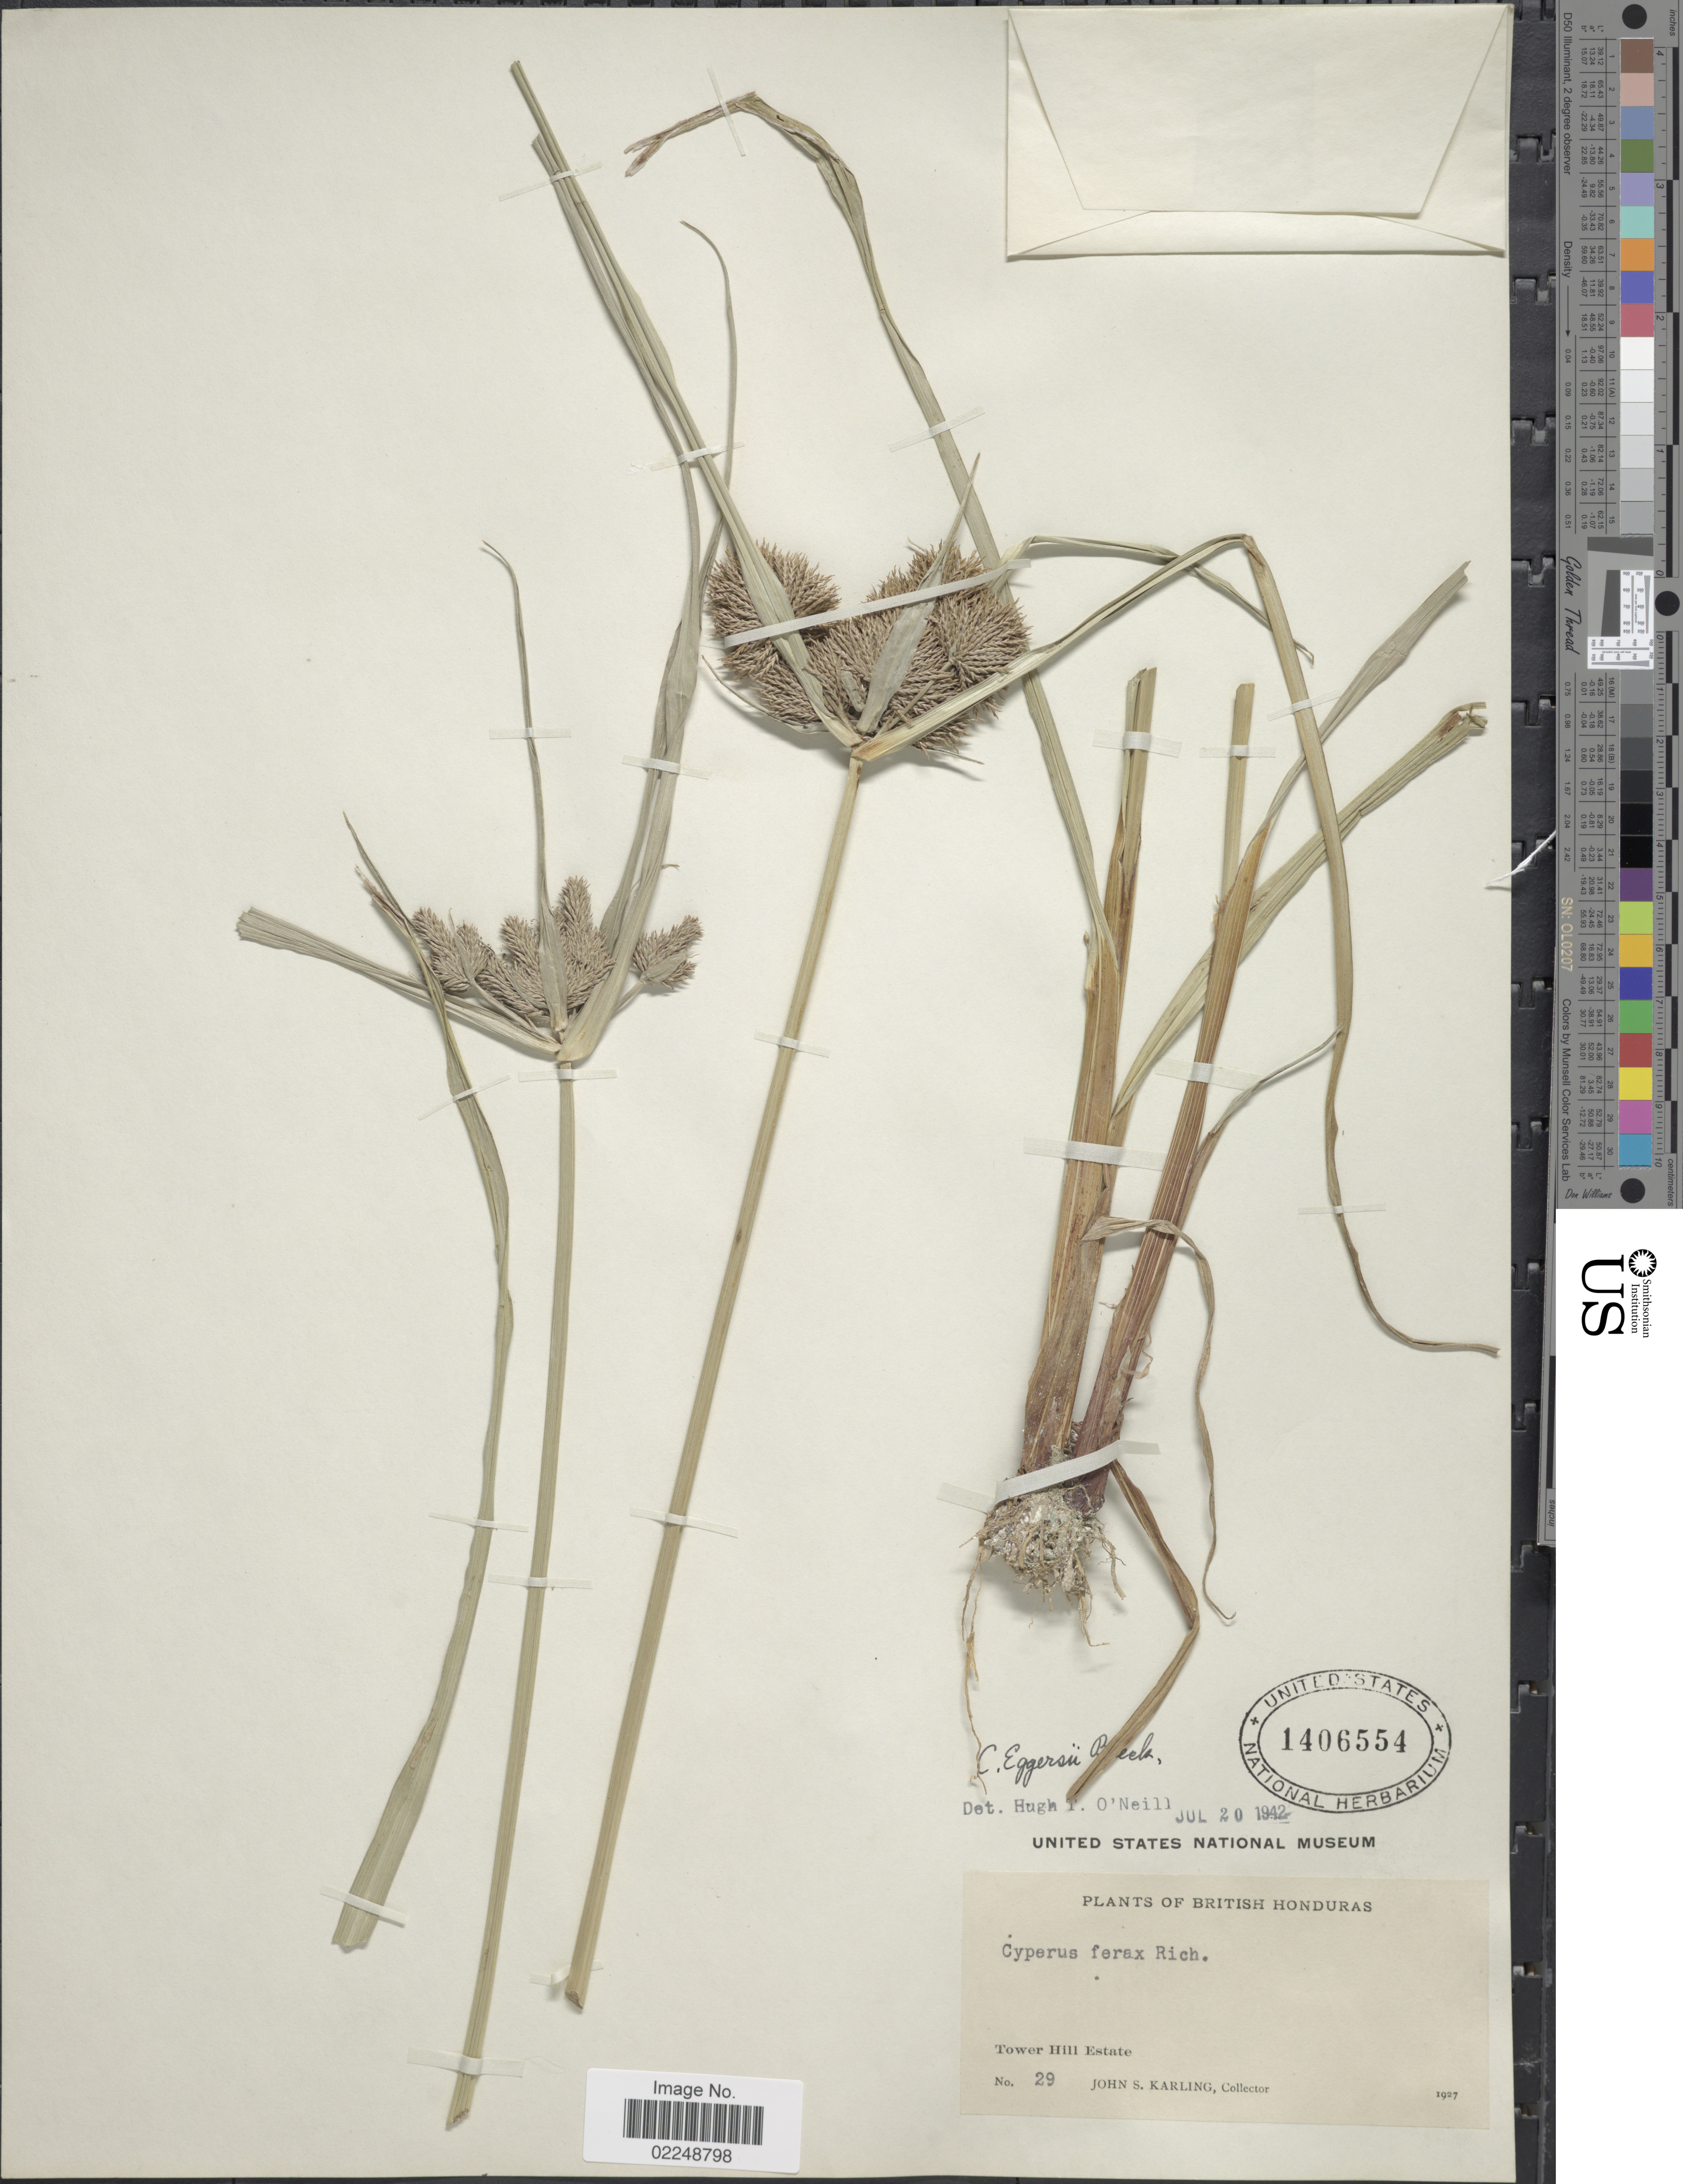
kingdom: Plantae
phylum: Tracheophyta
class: Liliopsida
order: Poales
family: Cyperaceae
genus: Cyperus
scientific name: Cyperus eggersii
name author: Boeckeler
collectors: J. Karling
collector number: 29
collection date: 1927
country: Belize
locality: British Honduras, Tower Hill Estate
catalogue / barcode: US 1406554